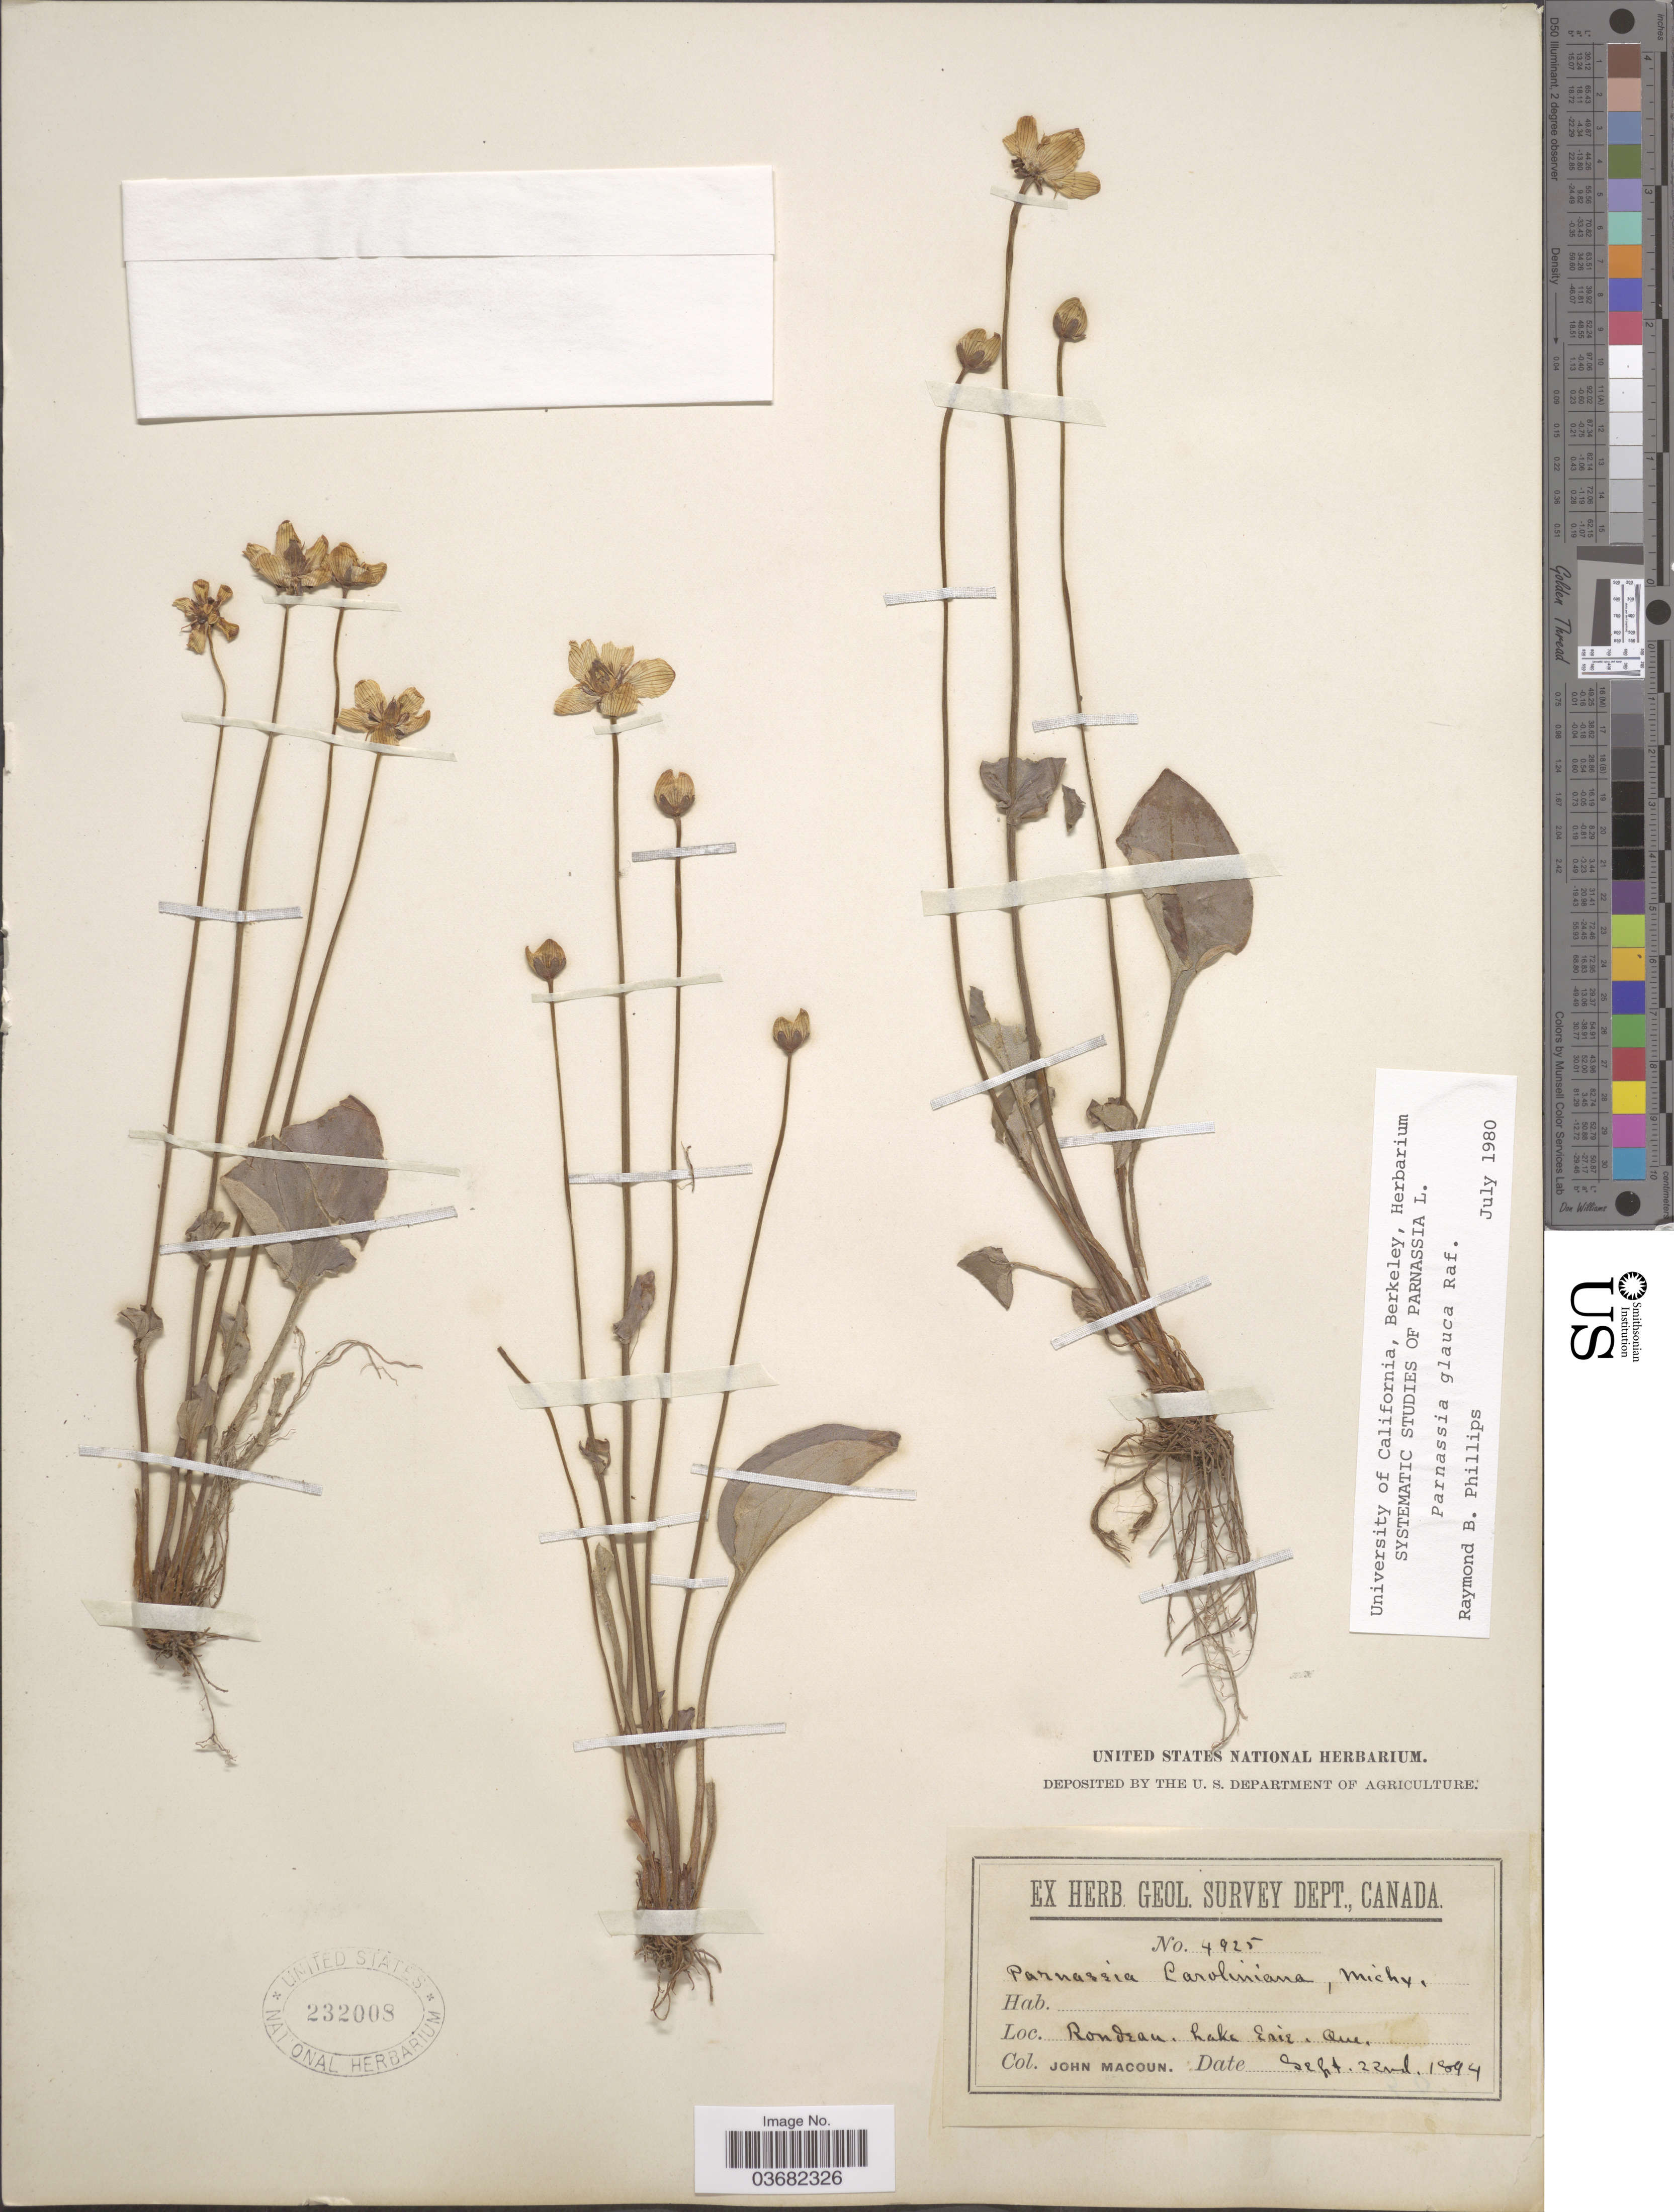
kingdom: Plantae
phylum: Tracheophyta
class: Magnoliopsida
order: Celastrales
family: Parnassiaceae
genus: Parnassia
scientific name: Parnassia glauca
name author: Raf.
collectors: J. Macoun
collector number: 4925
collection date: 1894-09-22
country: Canada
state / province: Quebec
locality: Geol. Survey Dept. Rondeau. Lake Erie.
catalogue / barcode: US 232008